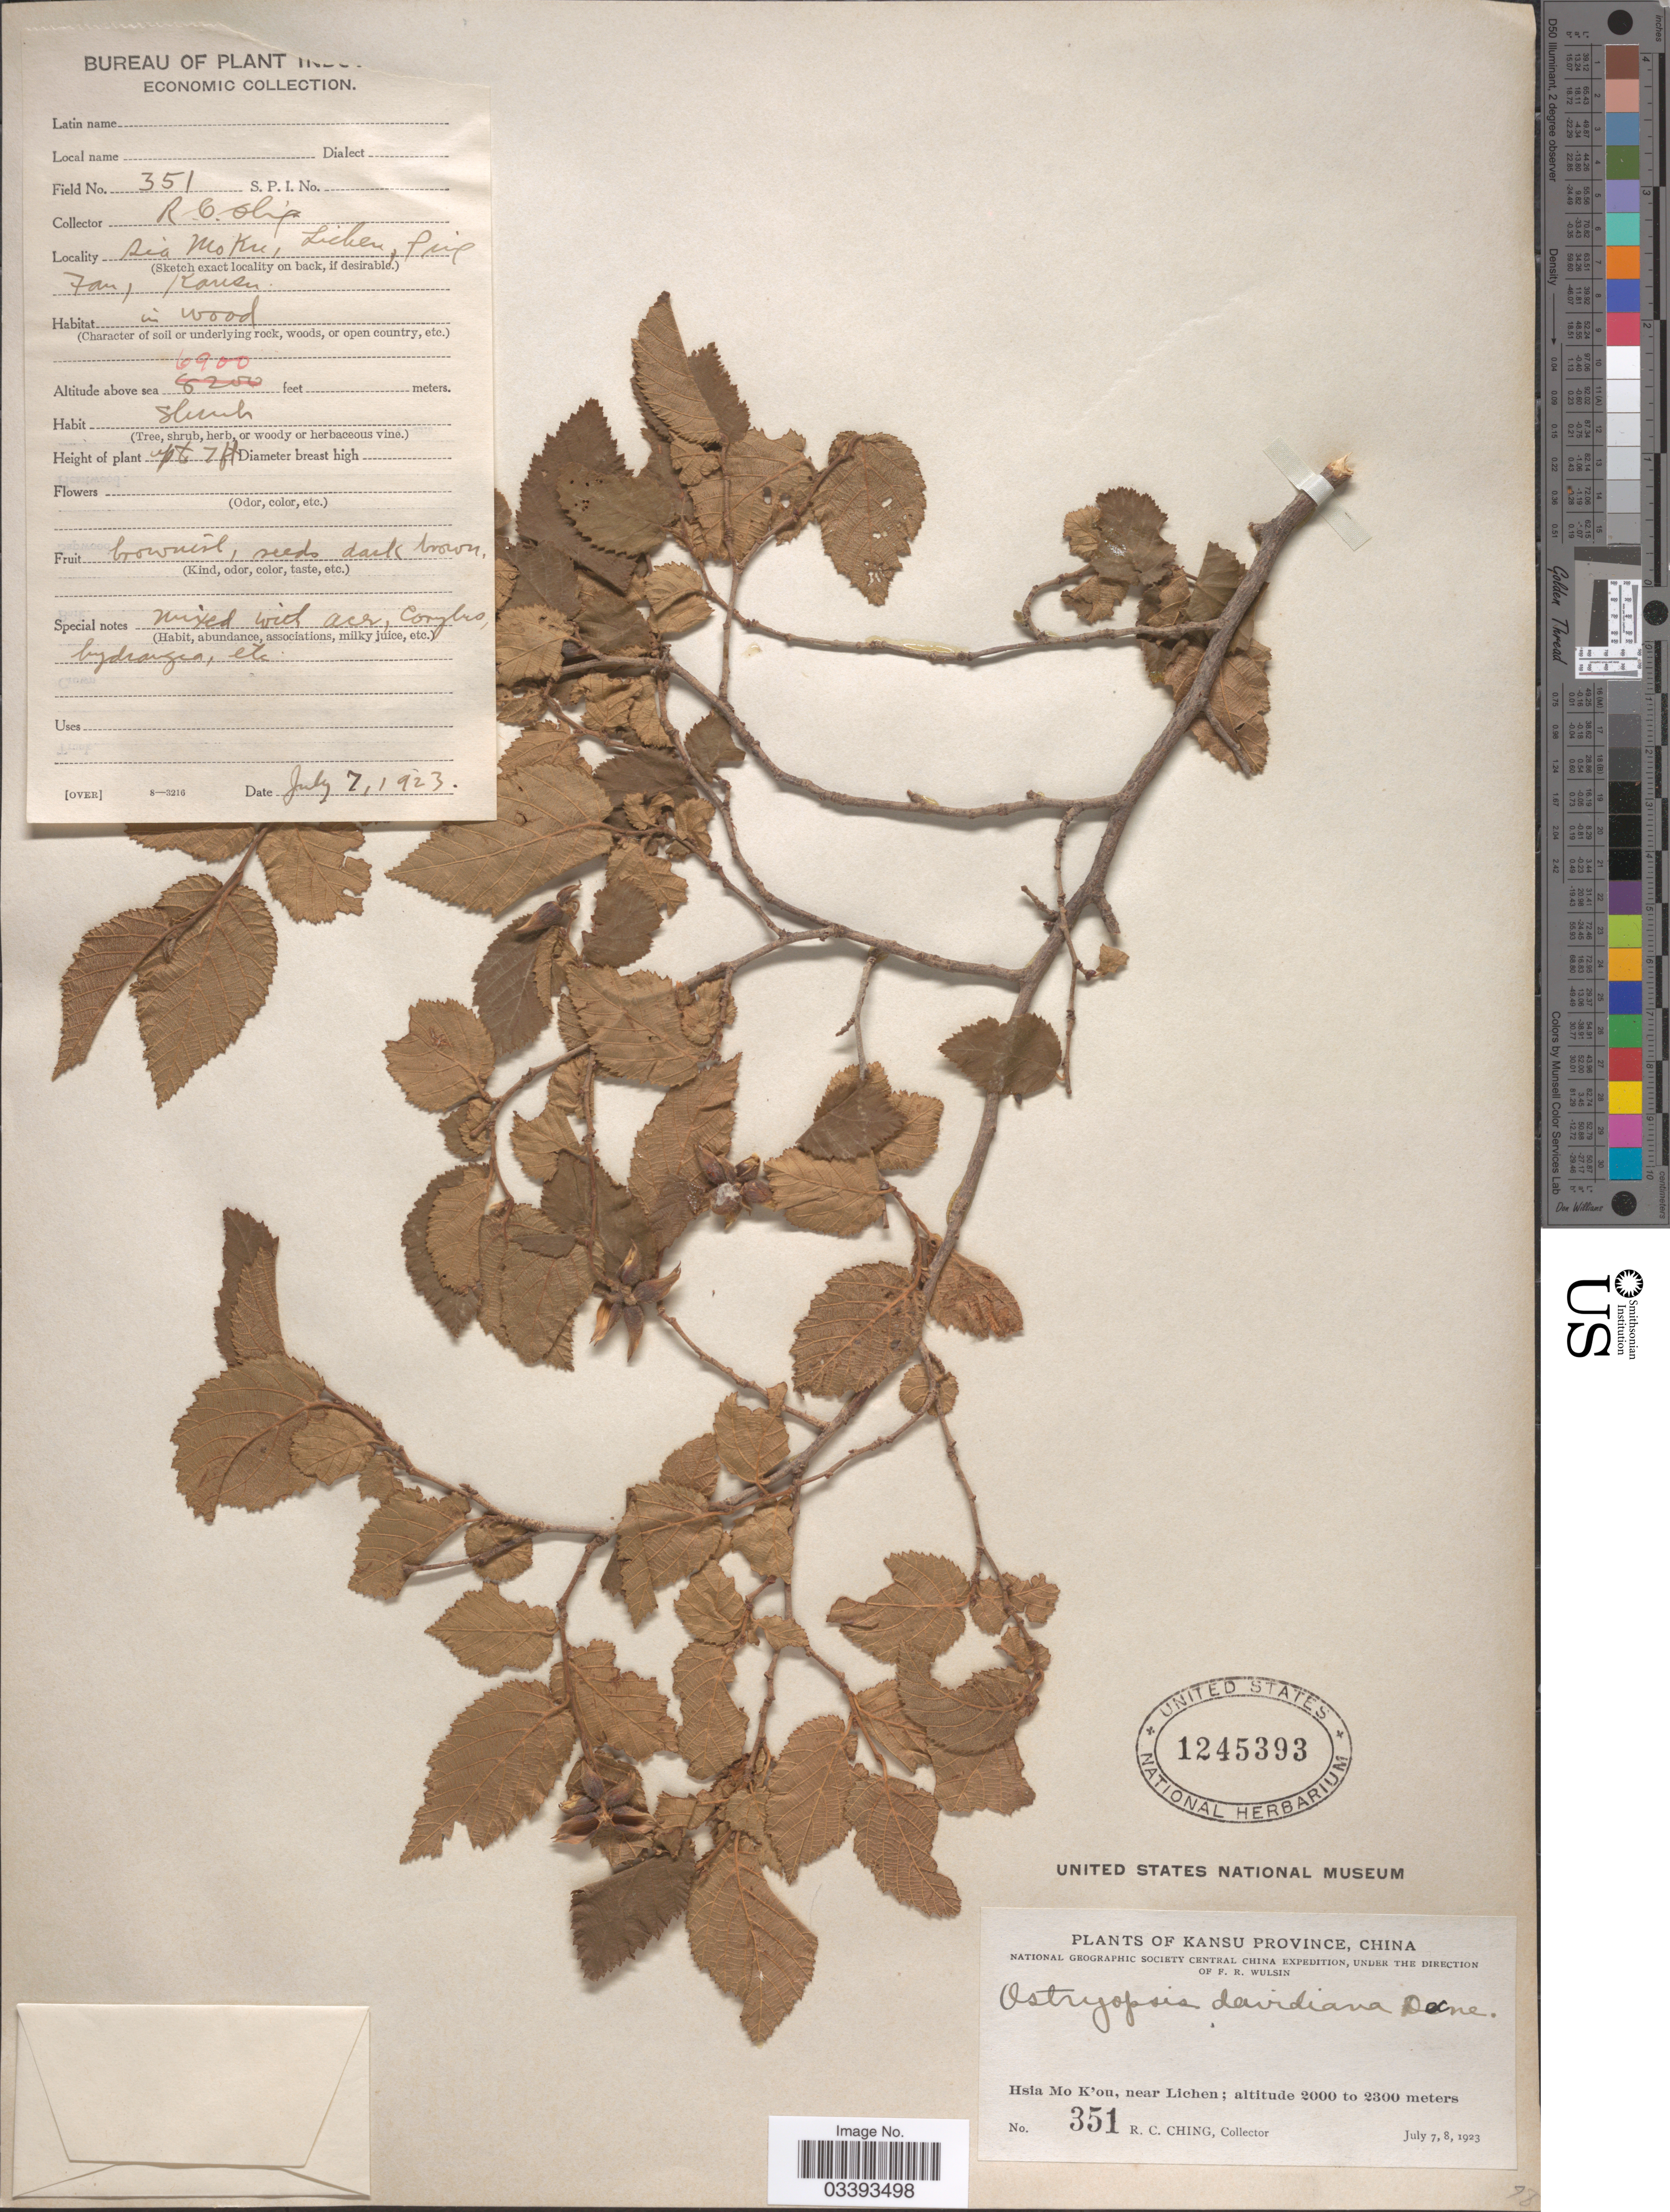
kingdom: Plantae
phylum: Tracheophyta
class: Magnoliopsida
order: Fagales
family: Betulaceae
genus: Ostryopsis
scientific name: Ostryopsis davidiana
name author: Decne.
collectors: R. C. Ching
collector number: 351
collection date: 1923-07-07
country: China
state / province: Gansu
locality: Kansu Province. Hsia Mo K'ou, near Lichen. Ping Fan.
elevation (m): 2103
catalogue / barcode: US 1245393